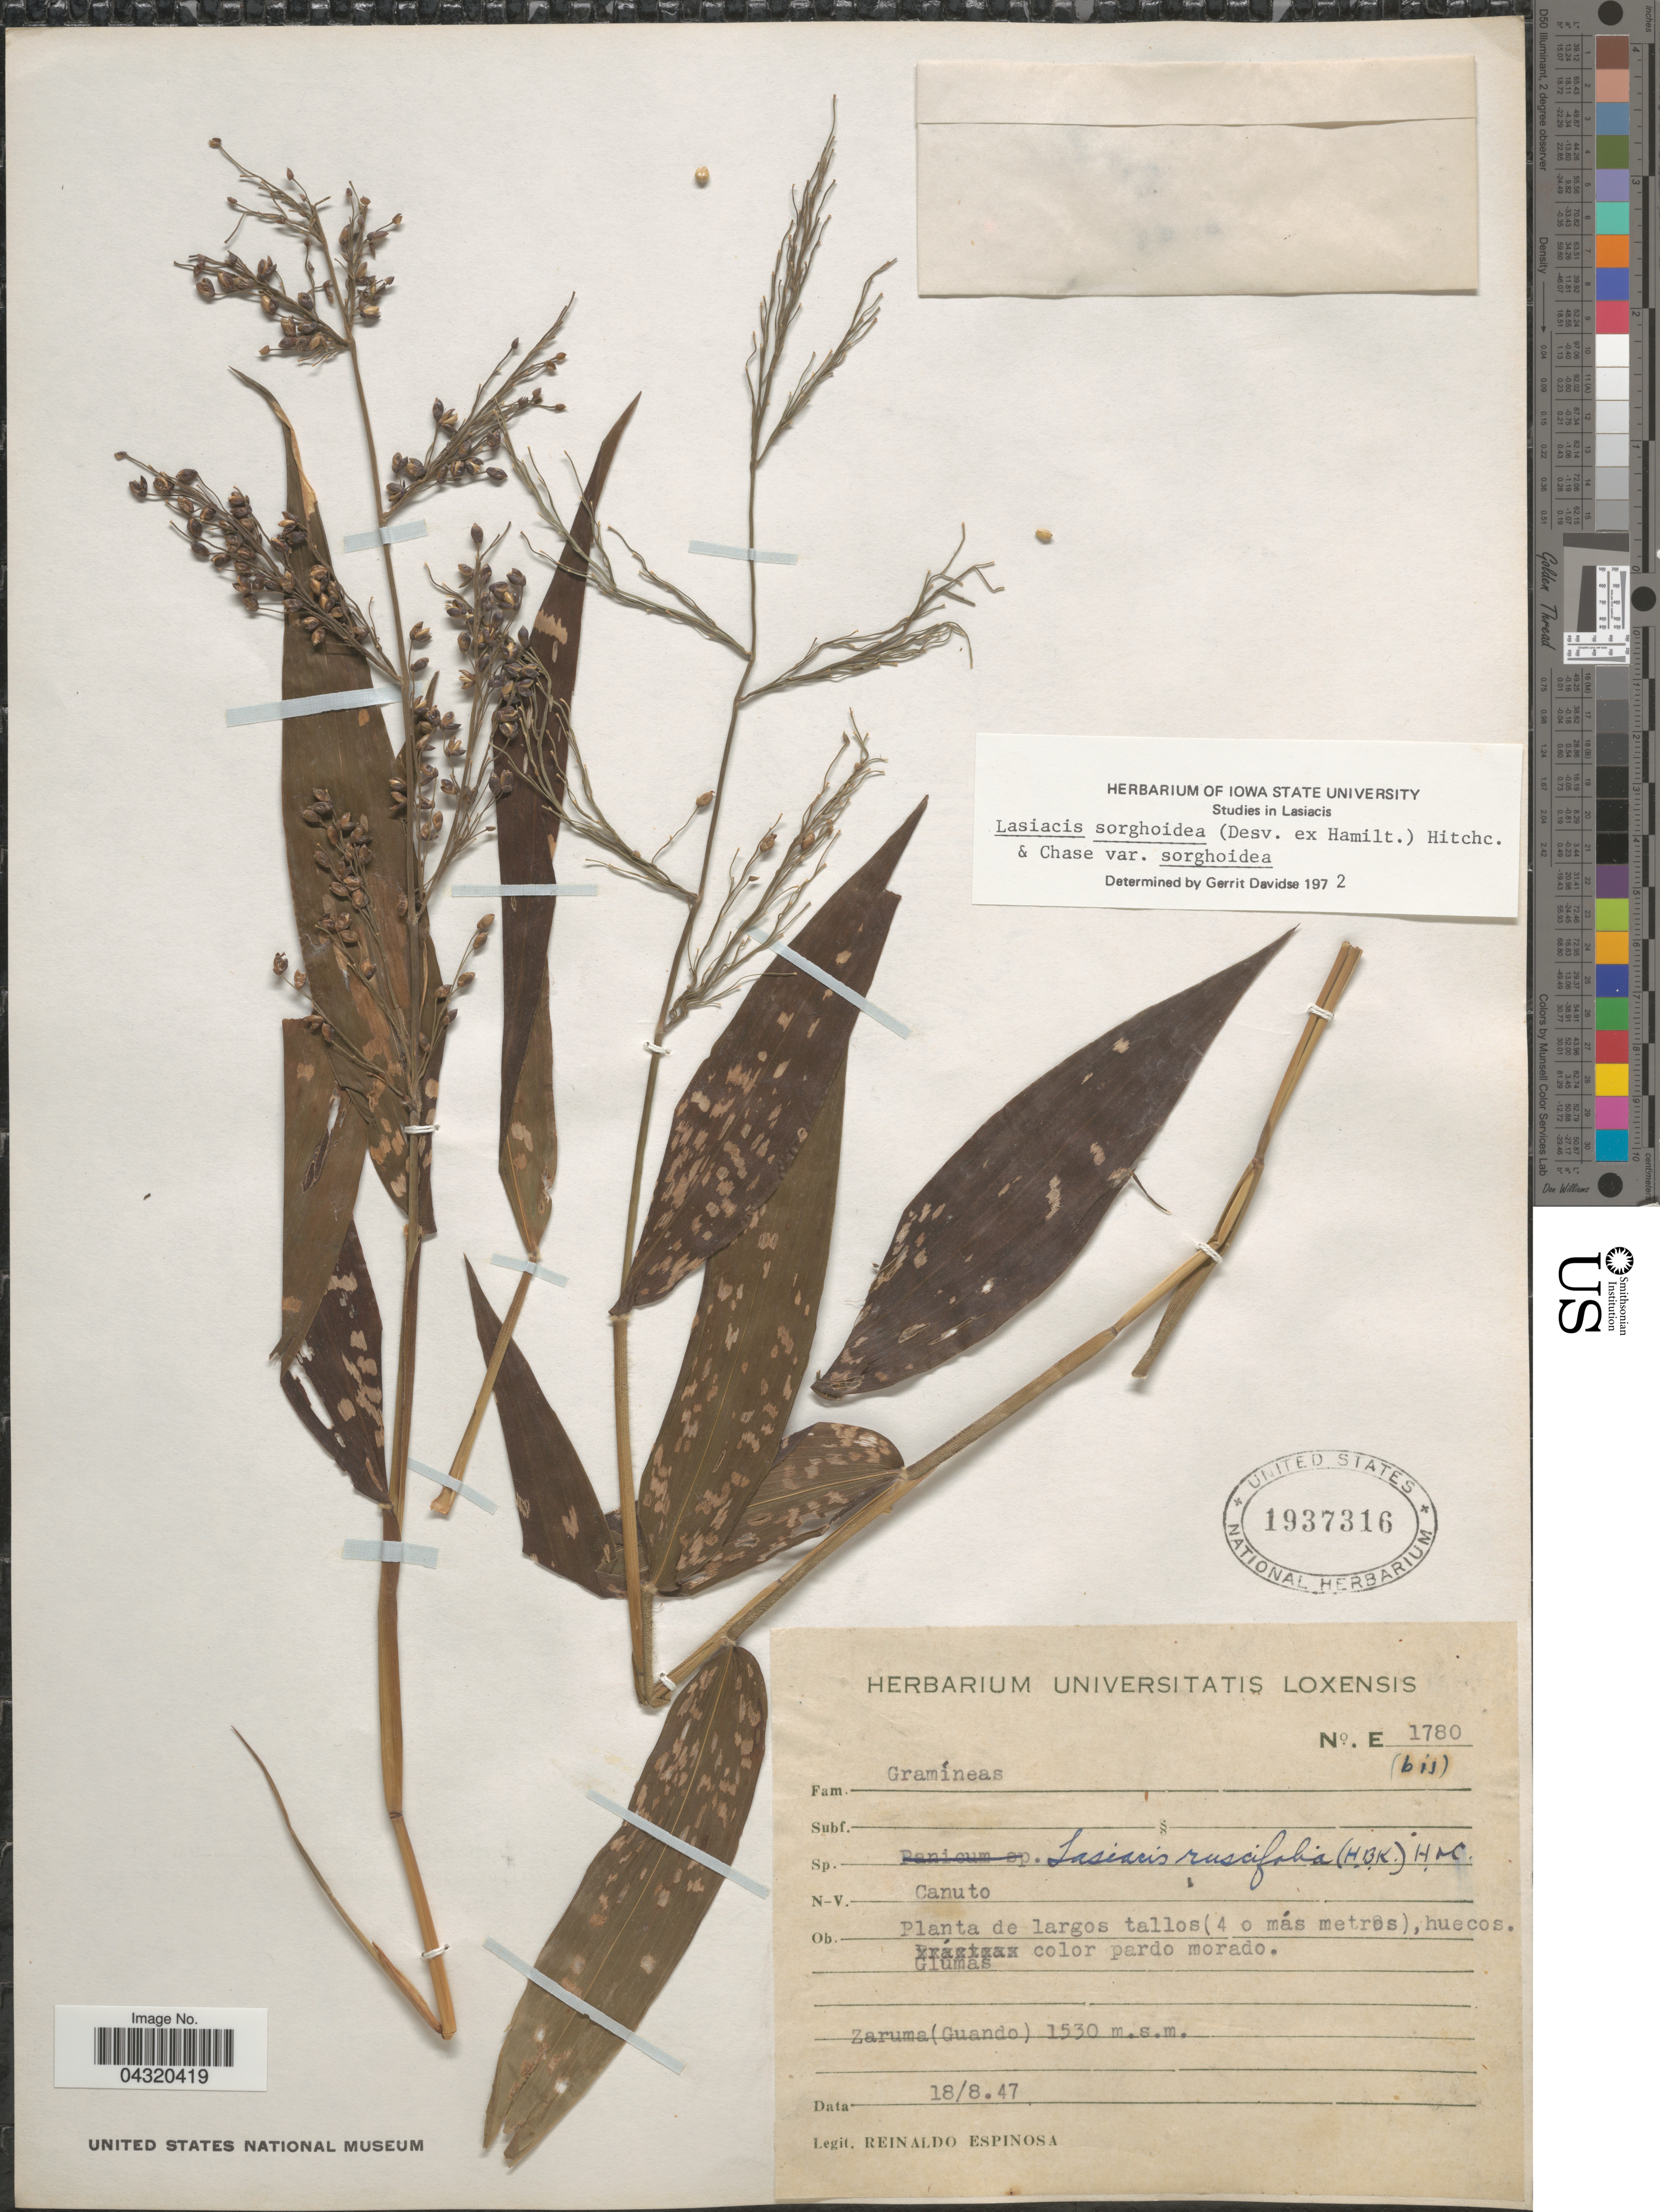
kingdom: Plantae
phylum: Tracheophyta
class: Liliopsida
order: Poales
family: Poaceae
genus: Lasiacis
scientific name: Lasiacis sorghoidea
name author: (Desv. ex Ham.) Hitchc. & Chase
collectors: R. Espinosa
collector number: E1780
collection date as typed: Transcribed d/m/y: 18/8/47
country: Ecuador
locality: Zaruma (Guando).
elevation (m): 1530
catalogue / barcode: US 1937316